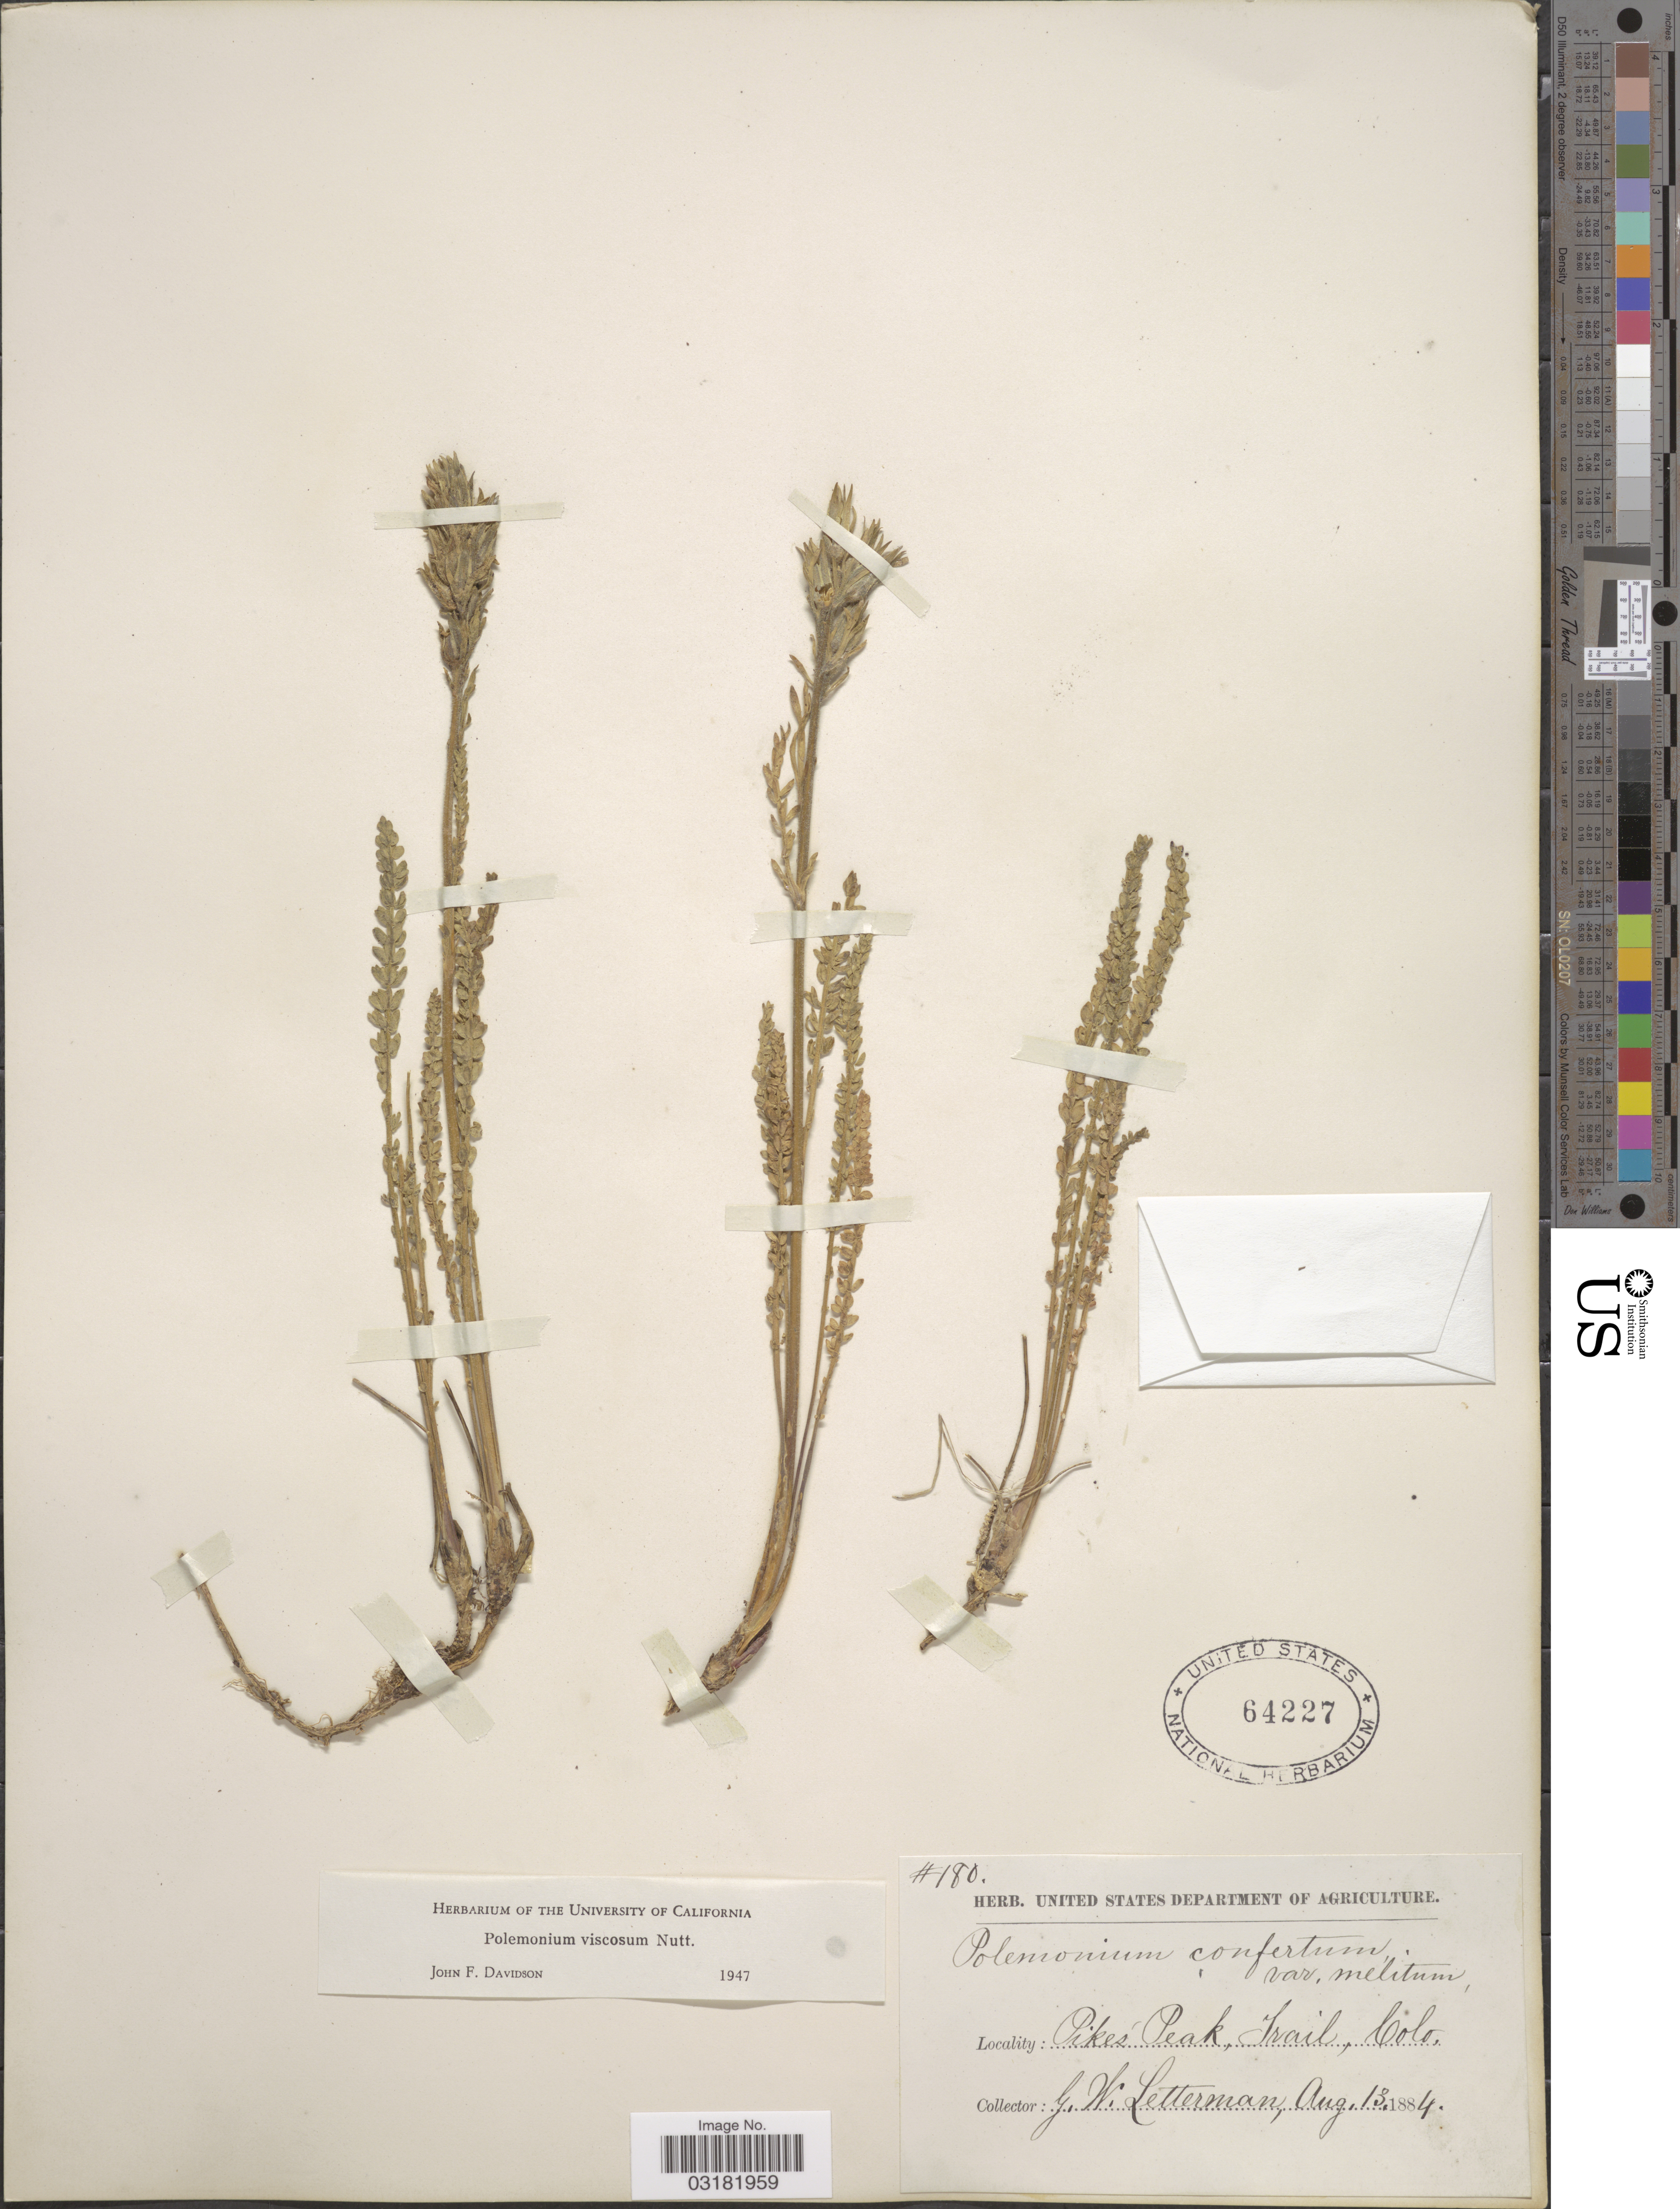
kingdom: Plantae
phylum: Tracheophyta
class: Magnoliopsida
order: Ericales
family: Polemoniaceae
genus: Polemonium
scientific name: Polemonium viscosum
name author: Nutt.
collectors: G. W. Letterman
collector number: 180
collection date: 1884-08-13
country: United States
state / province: Colorado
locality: Pikes Peak Trail.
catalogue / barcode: US 64227